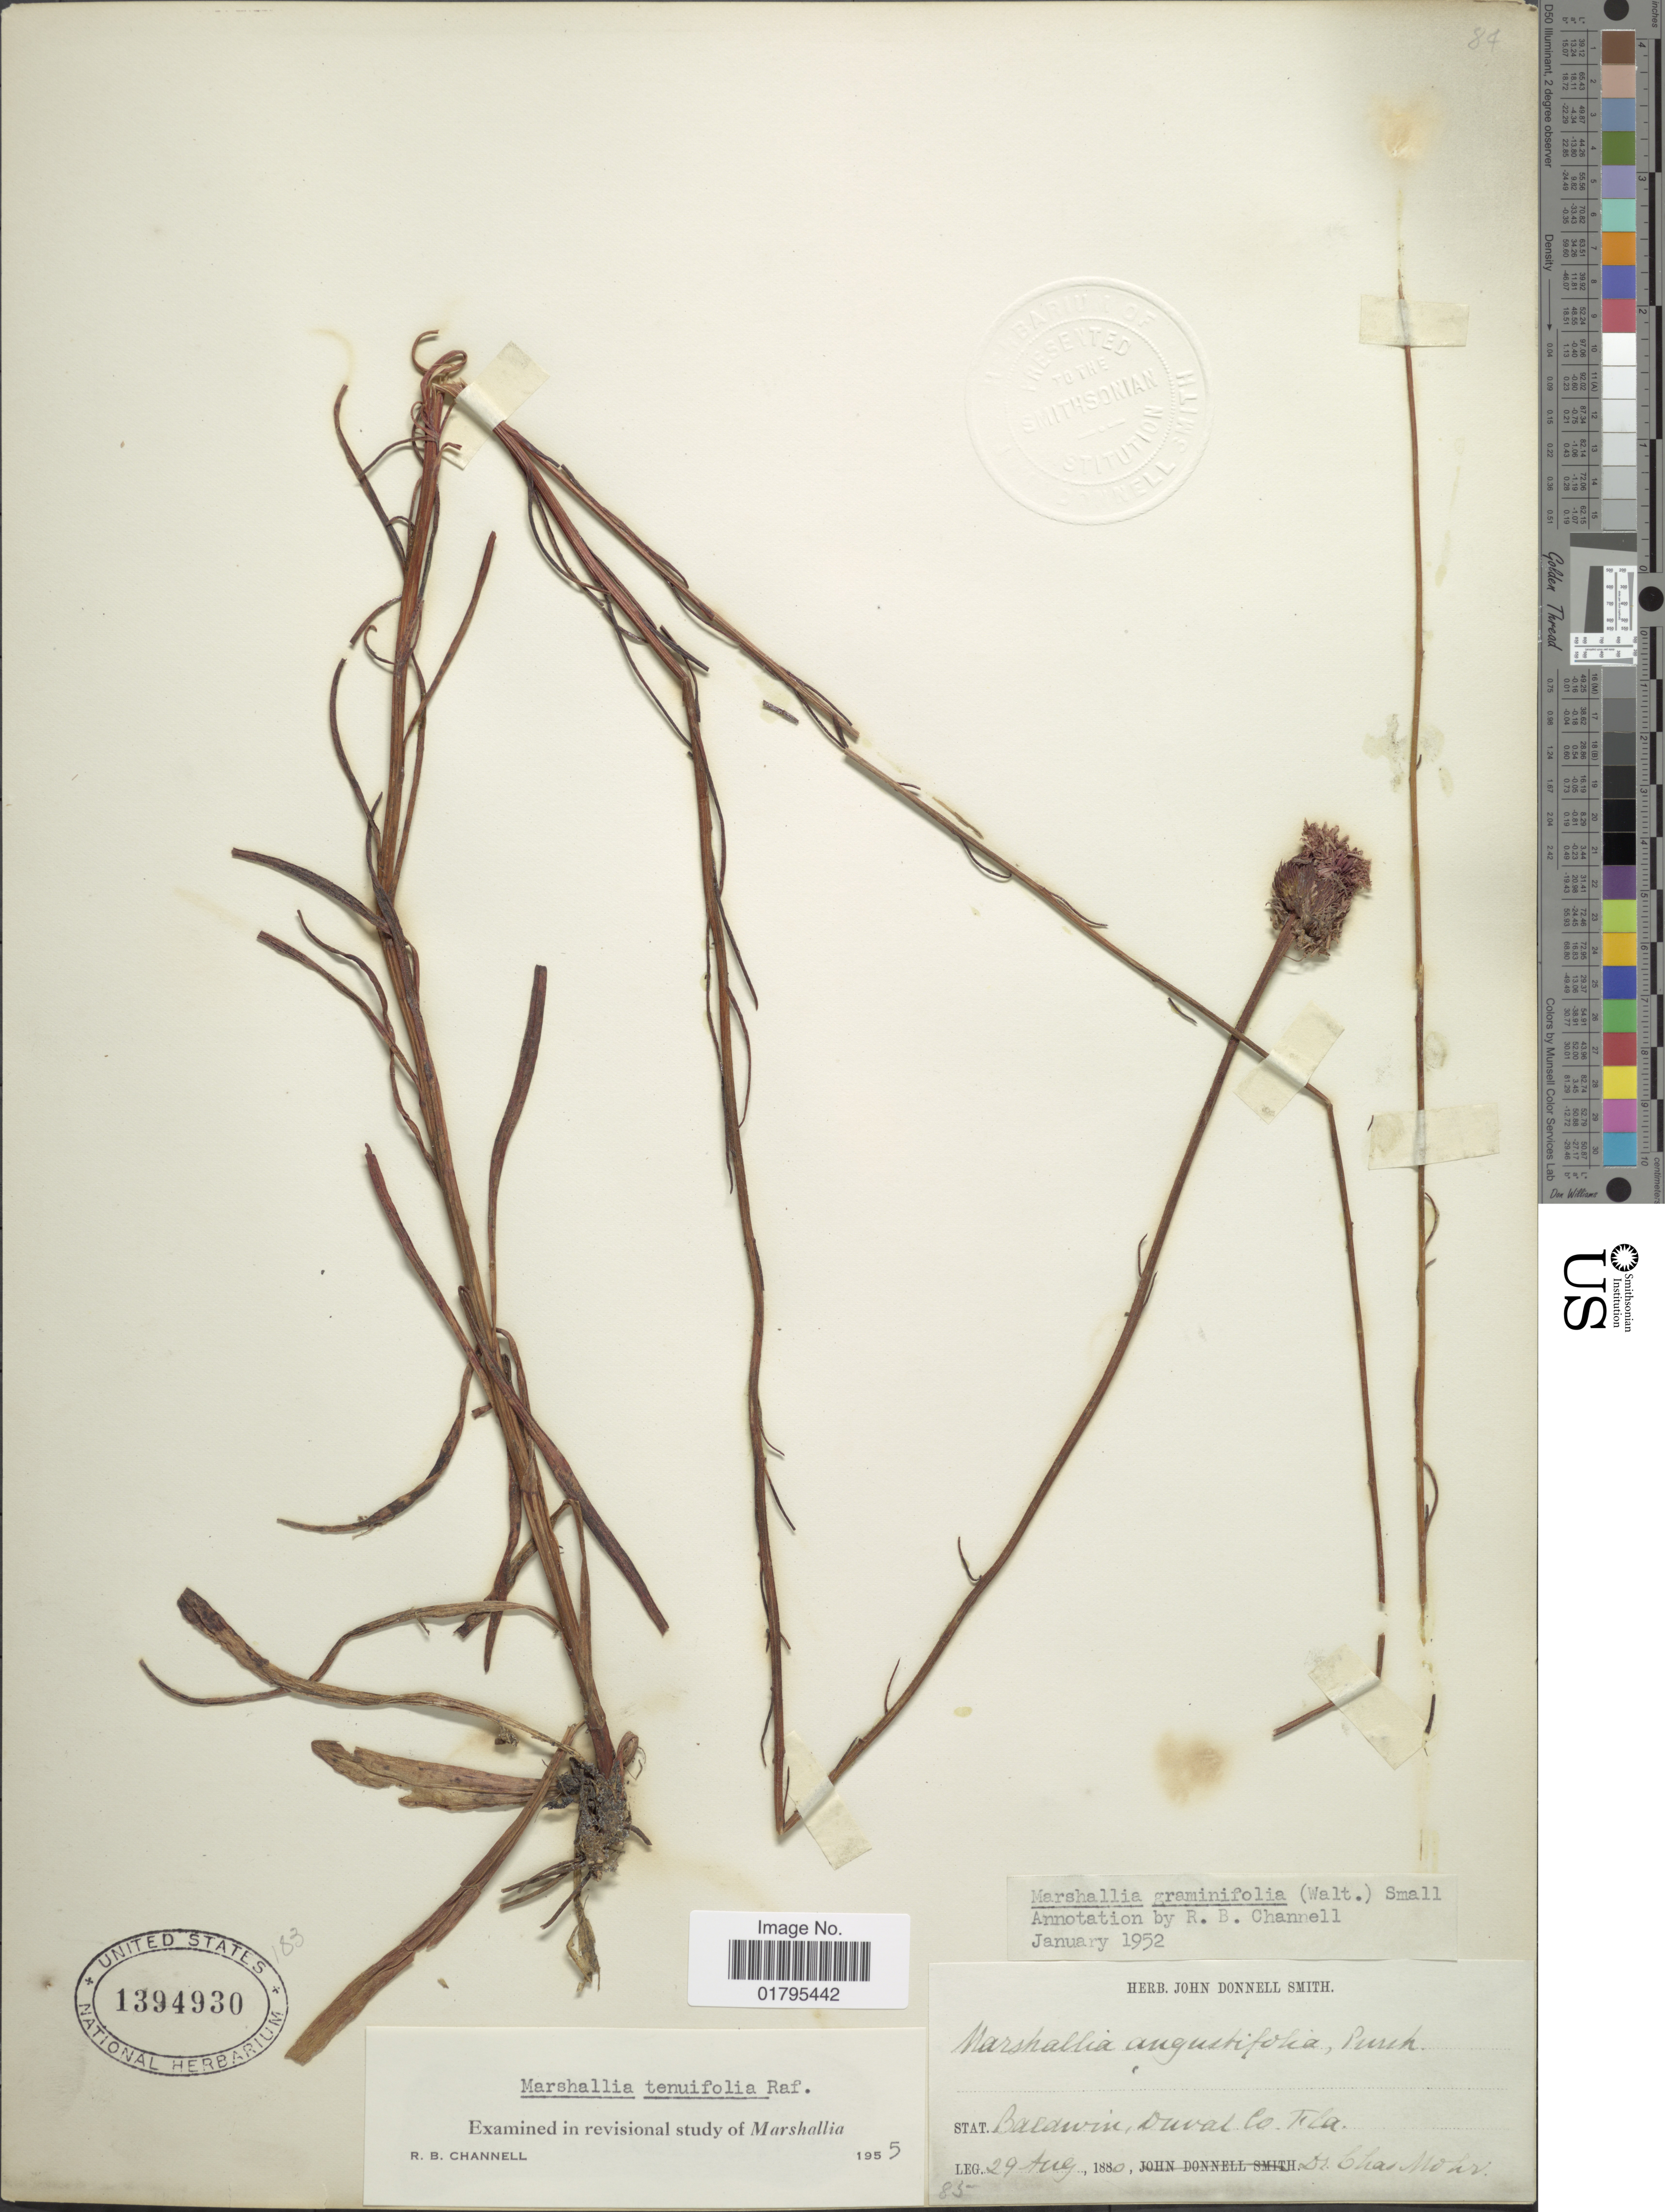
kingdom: Plantae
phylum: Tracheophyta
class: Magnoliopsida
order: Asterales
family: Asteraceae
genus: Marshallia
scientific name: Marshallia tenuifolia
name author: Raf.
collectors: Mohr, C. T. (herbarium)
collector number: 856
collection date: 1880-08-29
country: United States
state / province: Florida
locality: Balavin, Duval Co., Fla.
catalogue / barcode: US 1394930